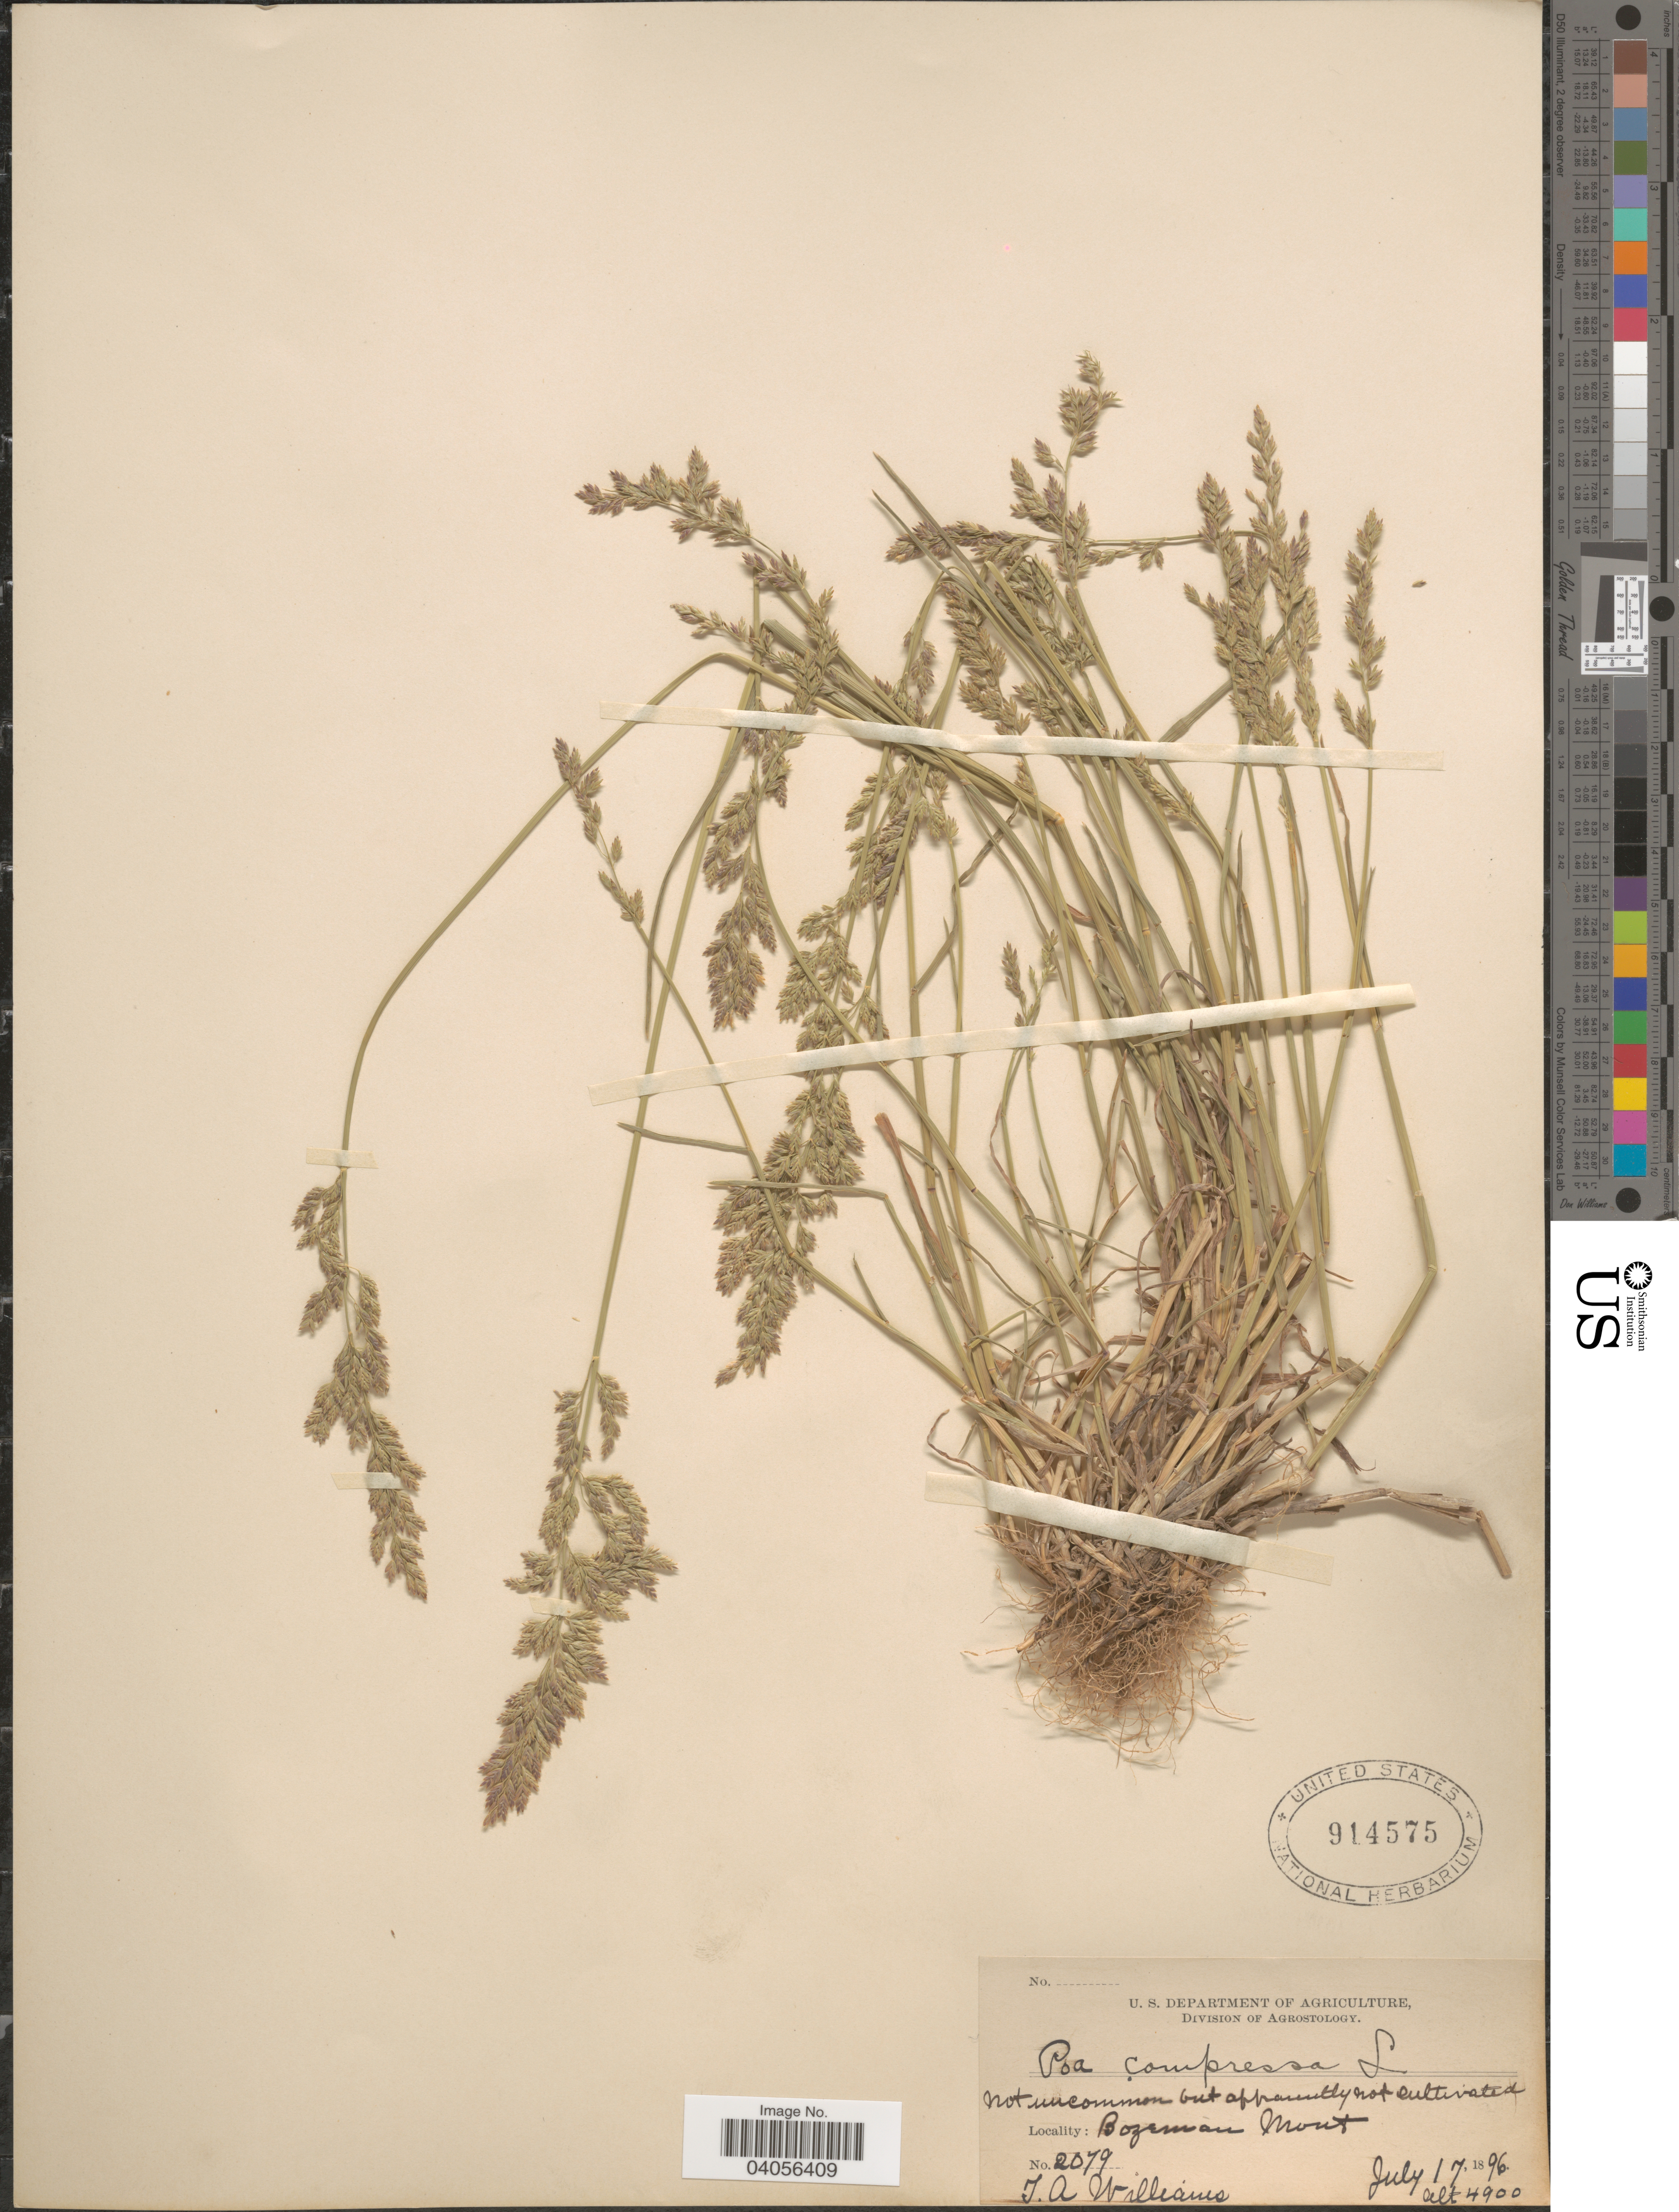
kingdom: Plantae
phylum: Tracheophyta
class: Liliopsida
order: Poales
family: Poaceae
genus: Poa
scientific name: Poa compressa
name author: L.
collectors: T. Williams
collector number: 2079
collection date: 1896-07-17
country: United States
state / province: Montana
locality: Bozeman.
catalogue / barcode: US 914575